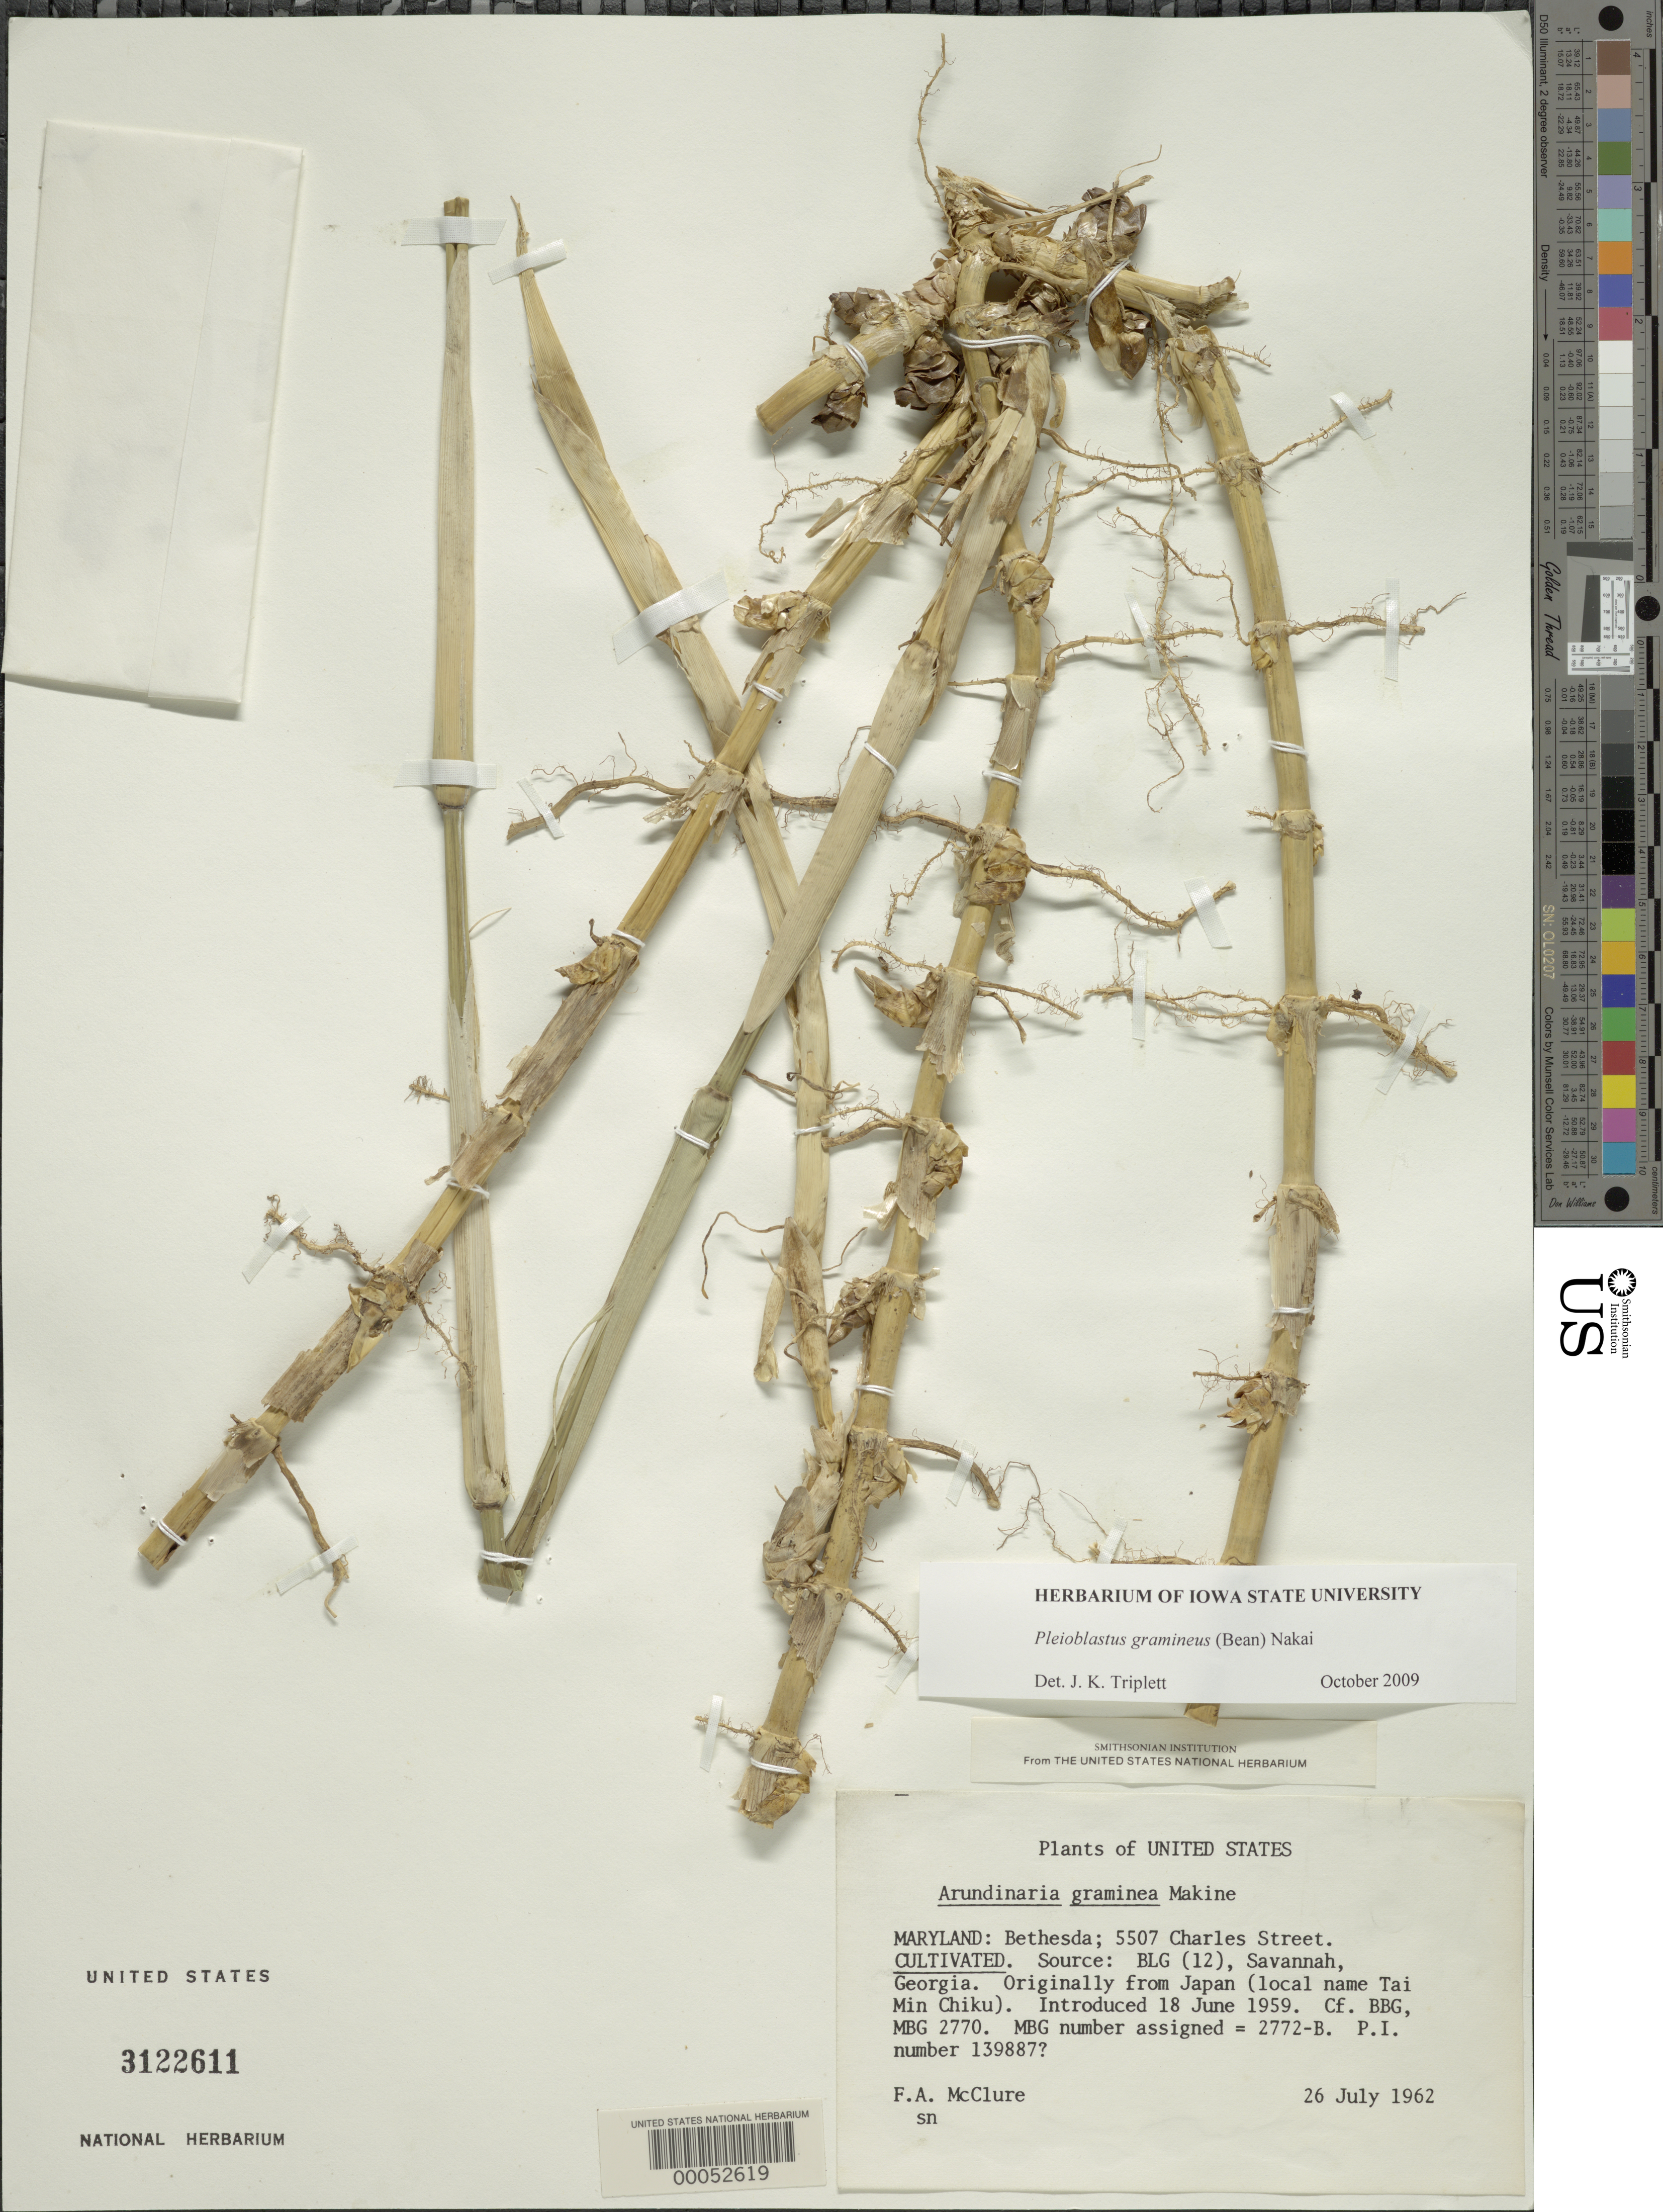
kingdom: Plantae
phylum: Tracheophyta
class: Liliopsida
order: Poales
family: Poaceae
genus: Pleioblastus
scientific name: Pleioblastus gramineus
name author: (Bean) Nakai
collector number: MBG 2772-B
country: Japan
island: Honshu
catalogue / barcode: US 3122611